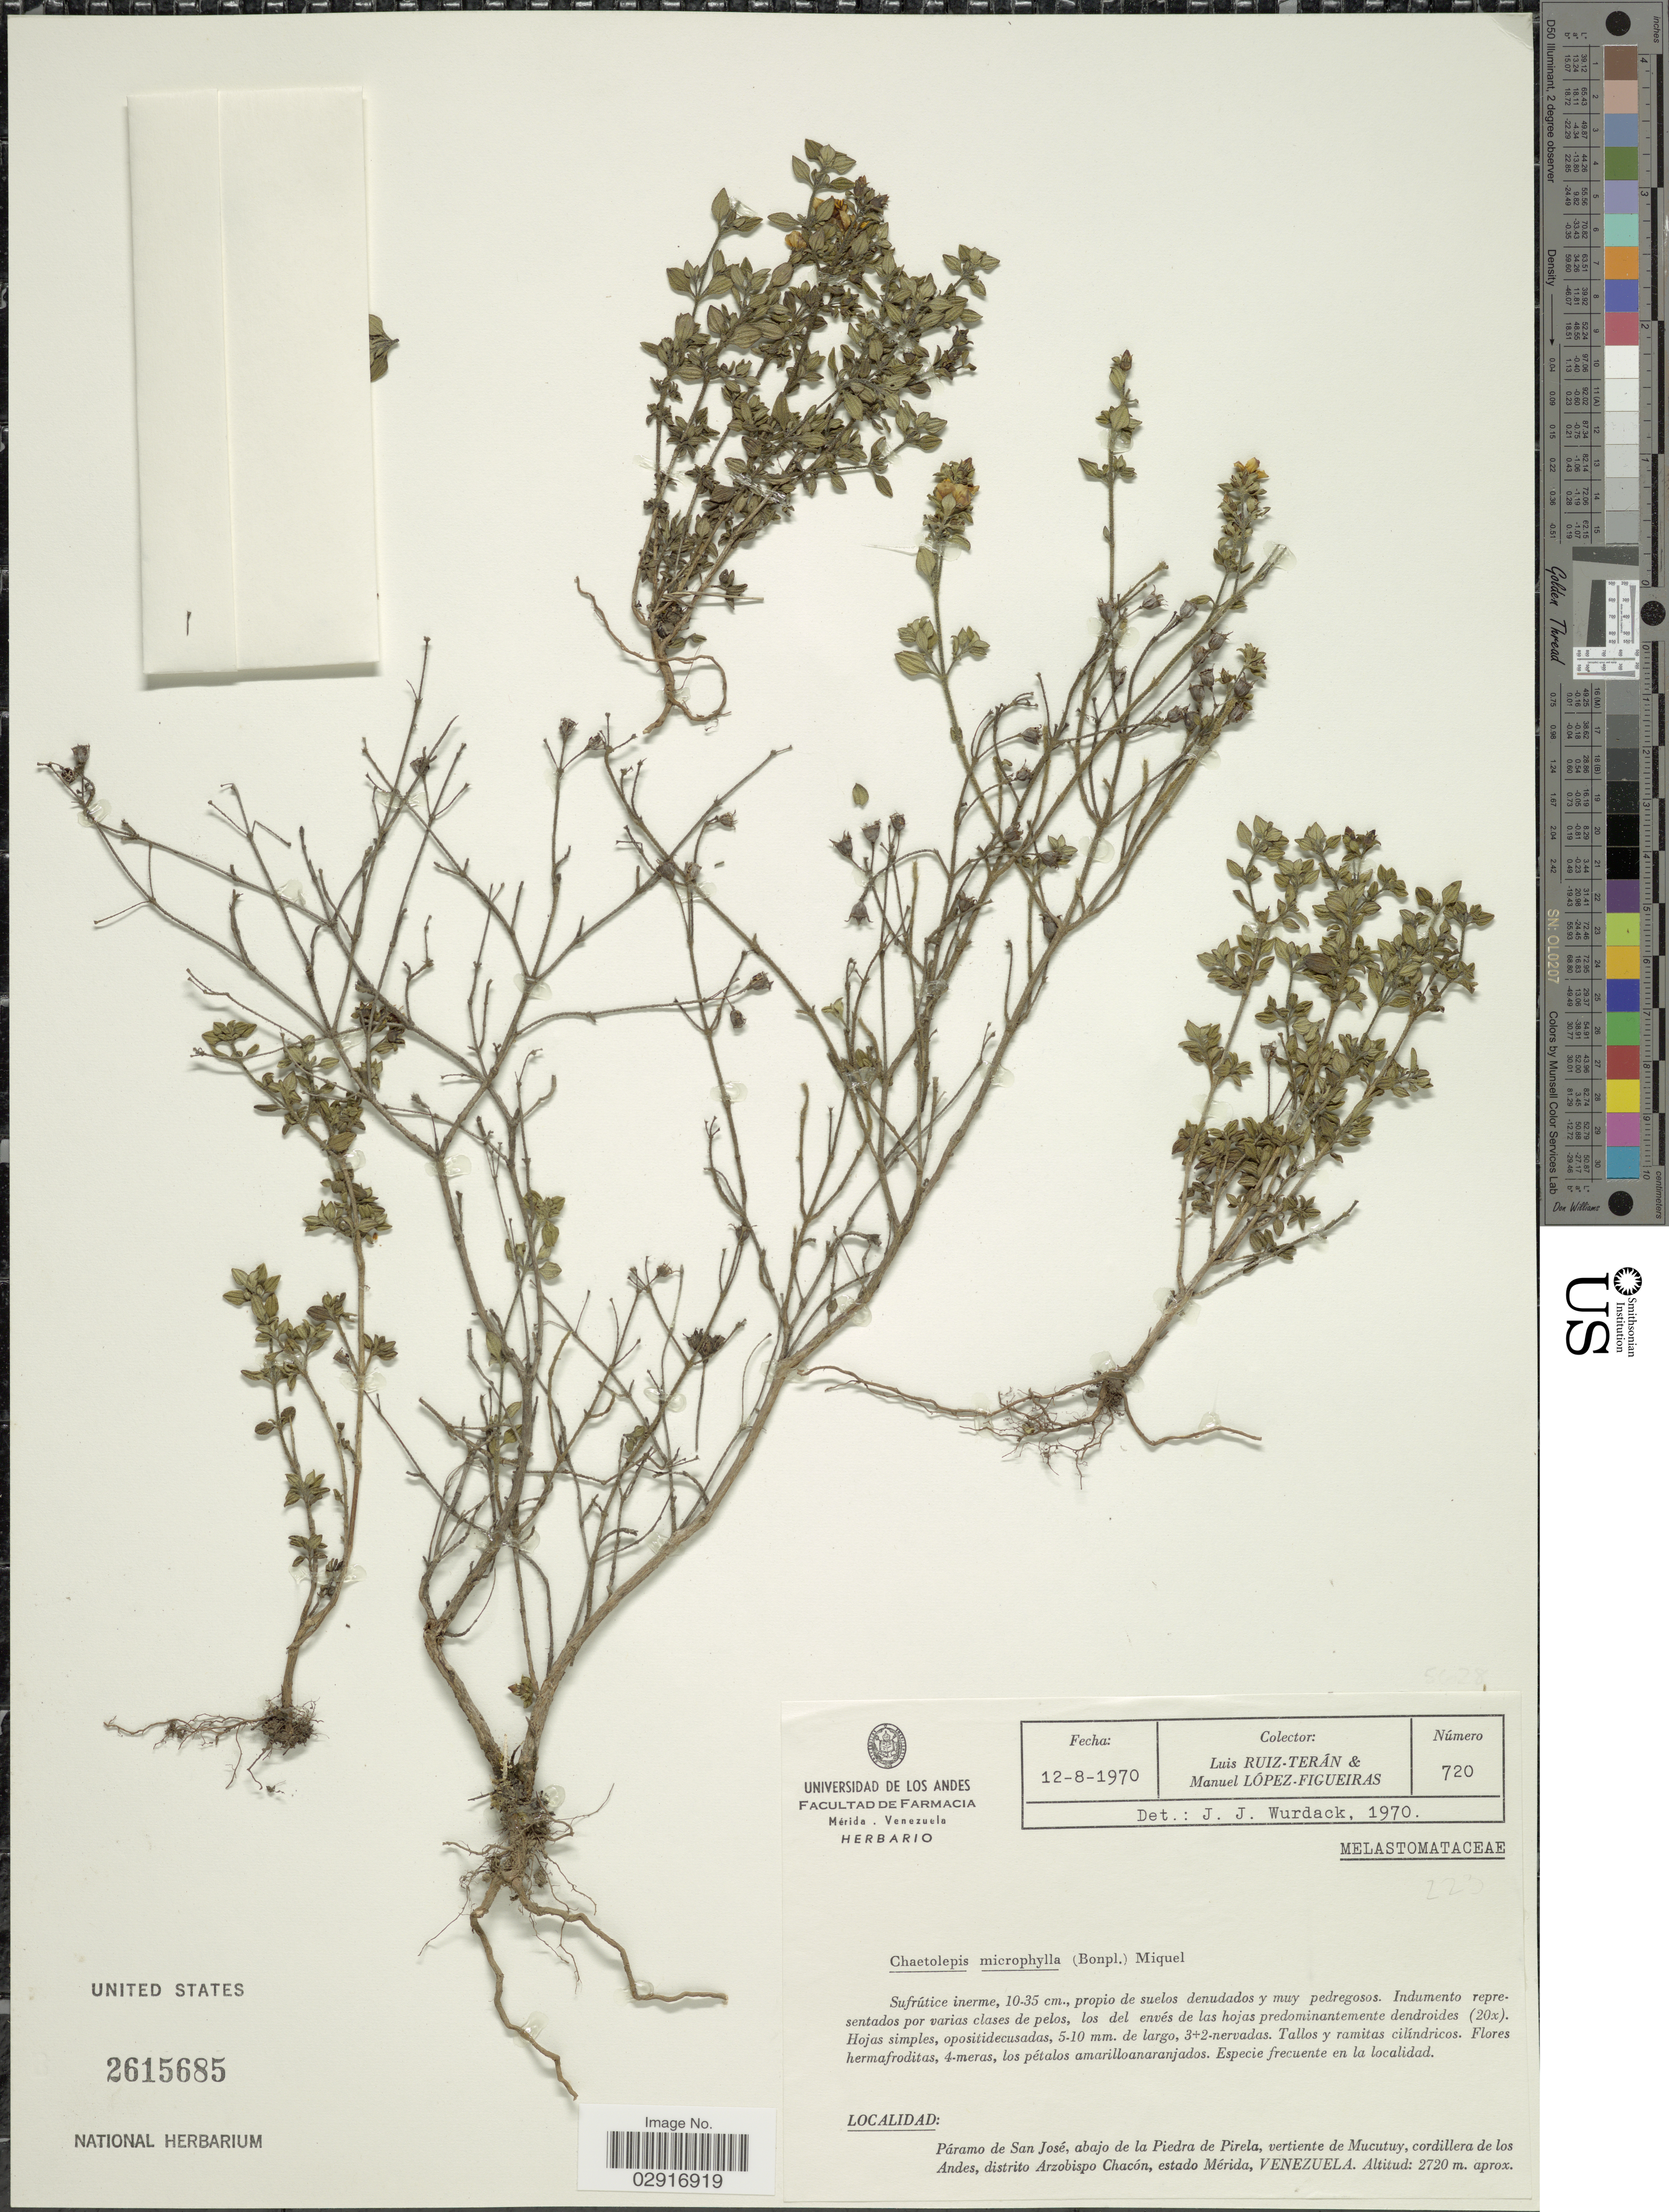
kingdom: Plantae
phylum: Tracheophyta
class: Magnoliopsida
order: Myrtales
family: Melastomataceae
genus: Chaetolepis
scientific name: Chaetolepis microphylla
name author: (Bonpl.) Miq.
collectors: L. Teran & M. López Figueiras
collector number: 720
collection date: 1970-08-12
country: Venezuela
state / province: Mérida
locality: Páramo de San José, abajo de la Piedra de Pirela, vertiente de Mucutuy, cordillera de los Andes, distrito Arzobispo Chacón.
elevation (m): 2720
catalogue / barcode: US 2615685